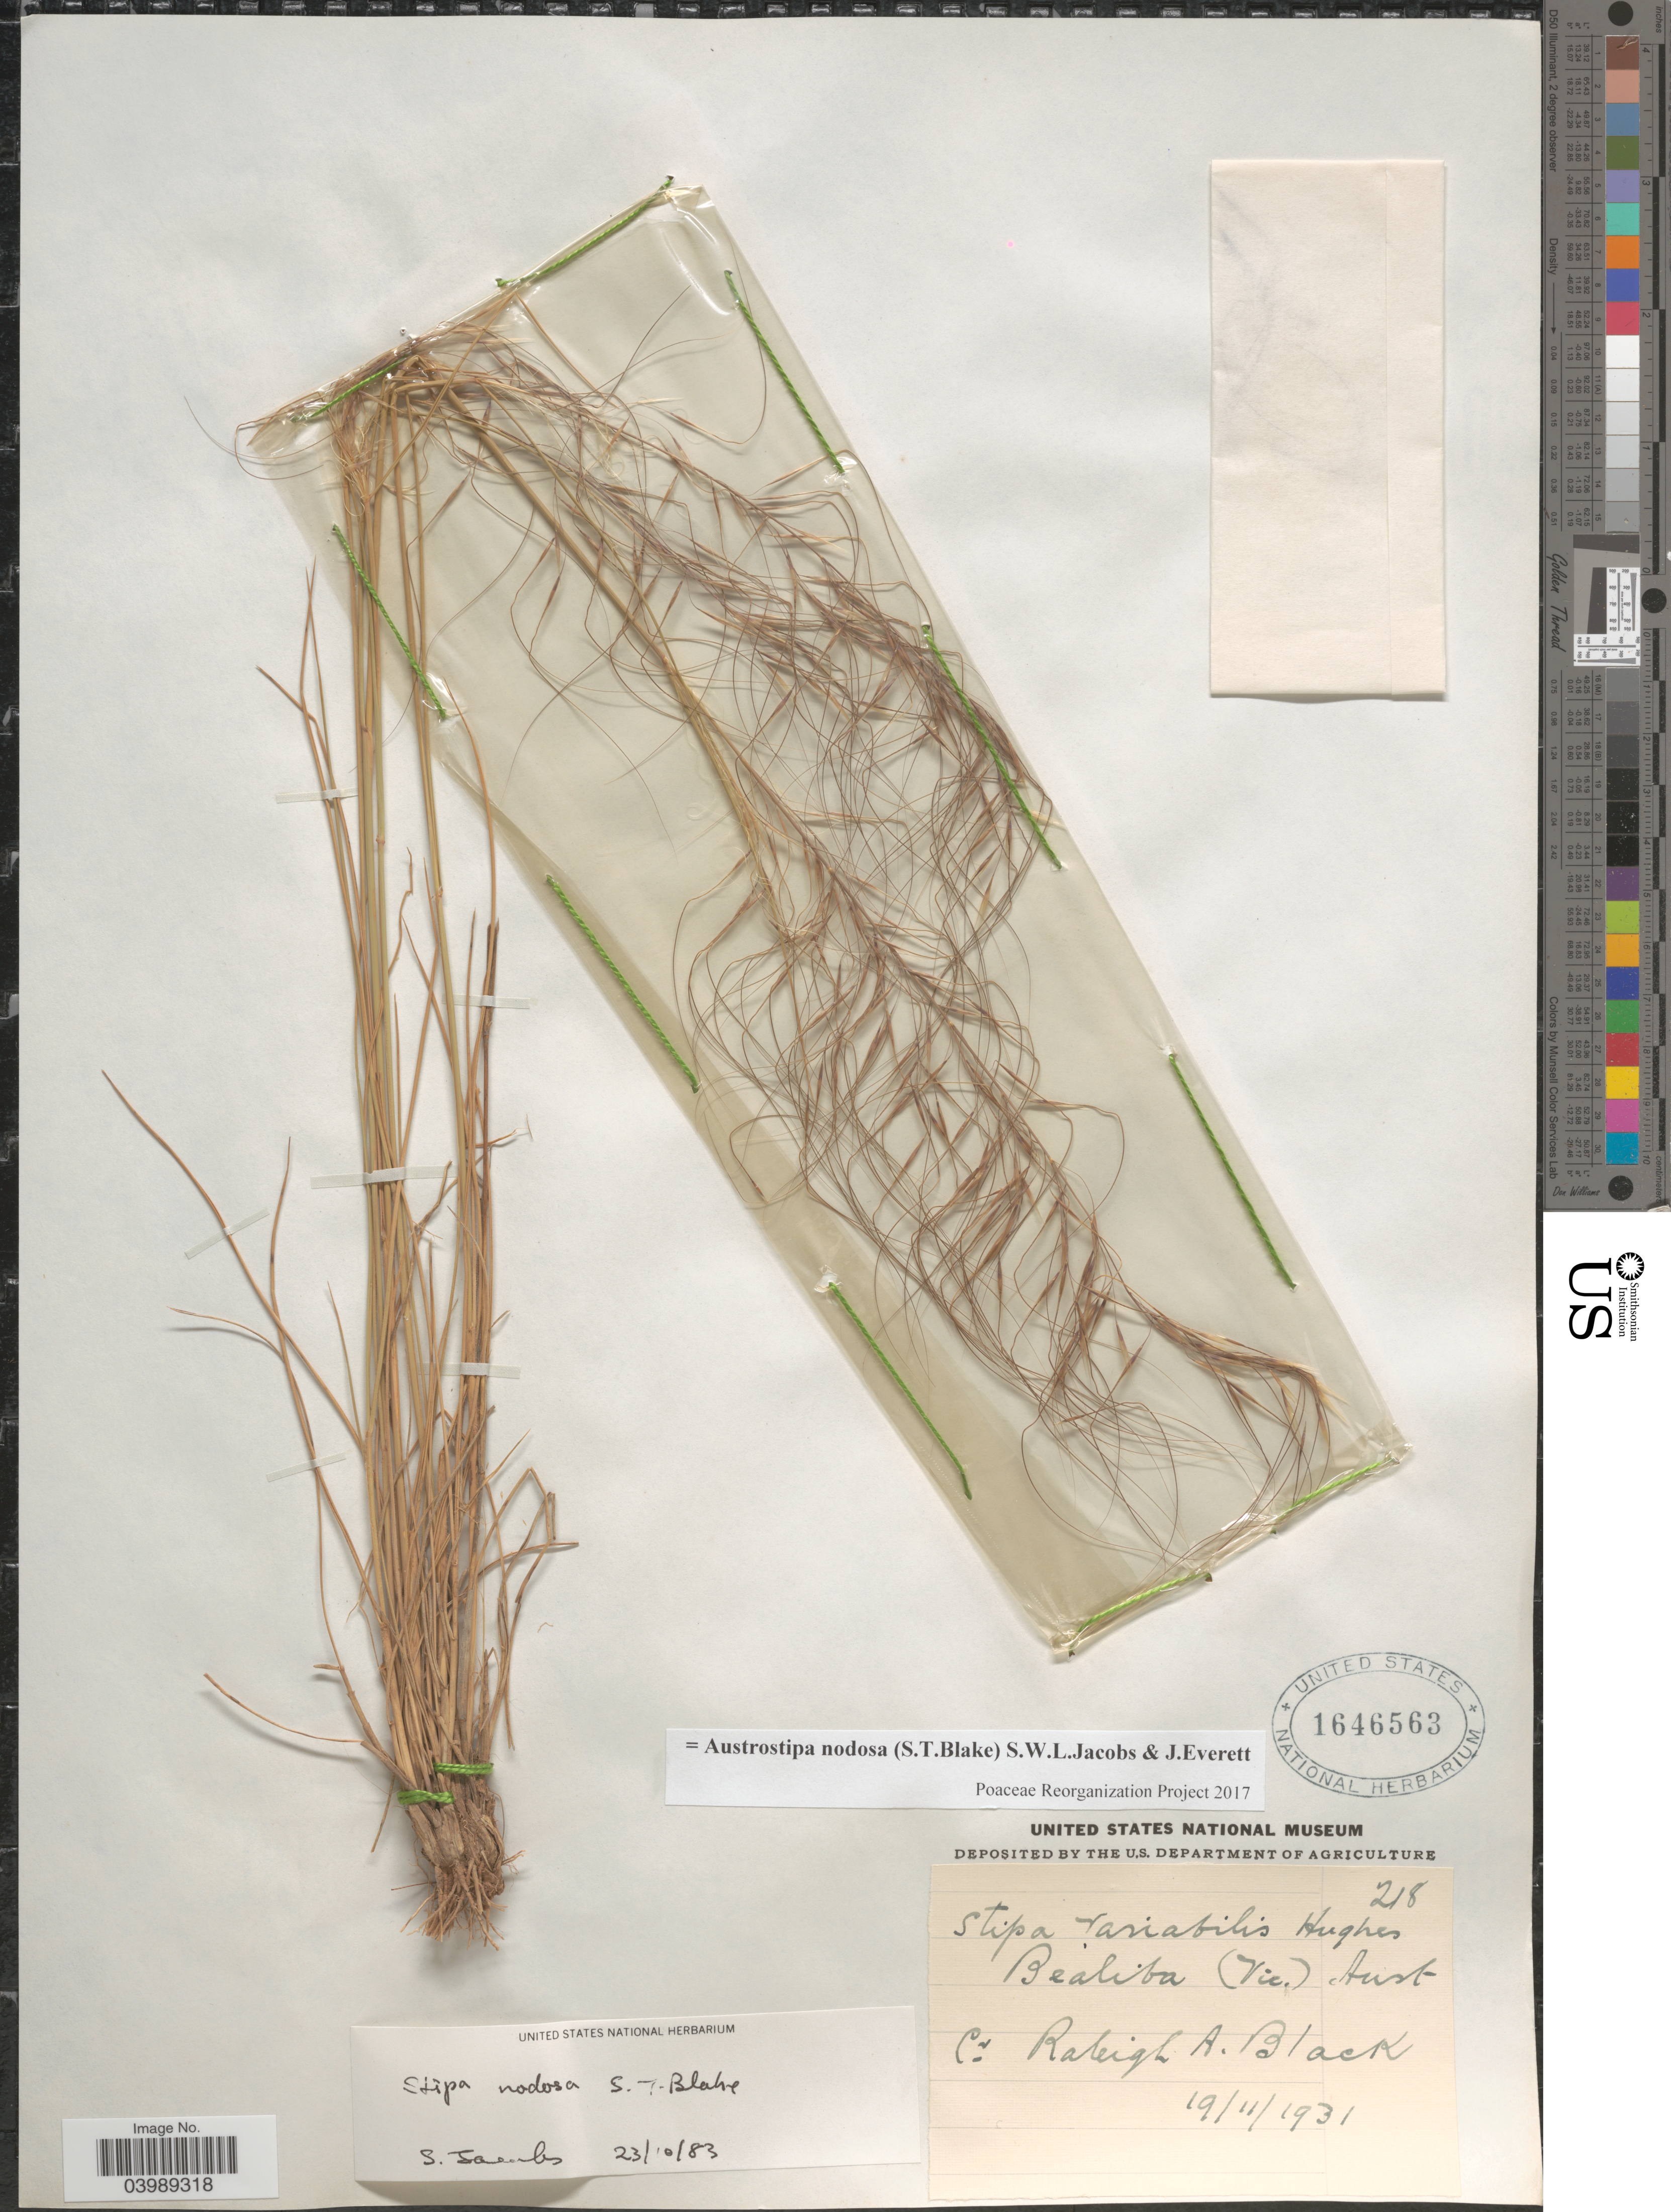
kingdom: Plantae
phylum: Tracheophyta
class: Liliopsida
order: Poales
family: Poaceae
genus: Austrostipa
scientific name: Austrostipa nodosa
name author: (S.T. Blake) S.W.L. Jacobs & J. Everett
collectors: R. A. Black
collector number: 218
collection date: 1931-11-19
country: Australia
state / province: Victoria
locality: Bealiba (Vic.).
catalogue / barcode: US 1646563